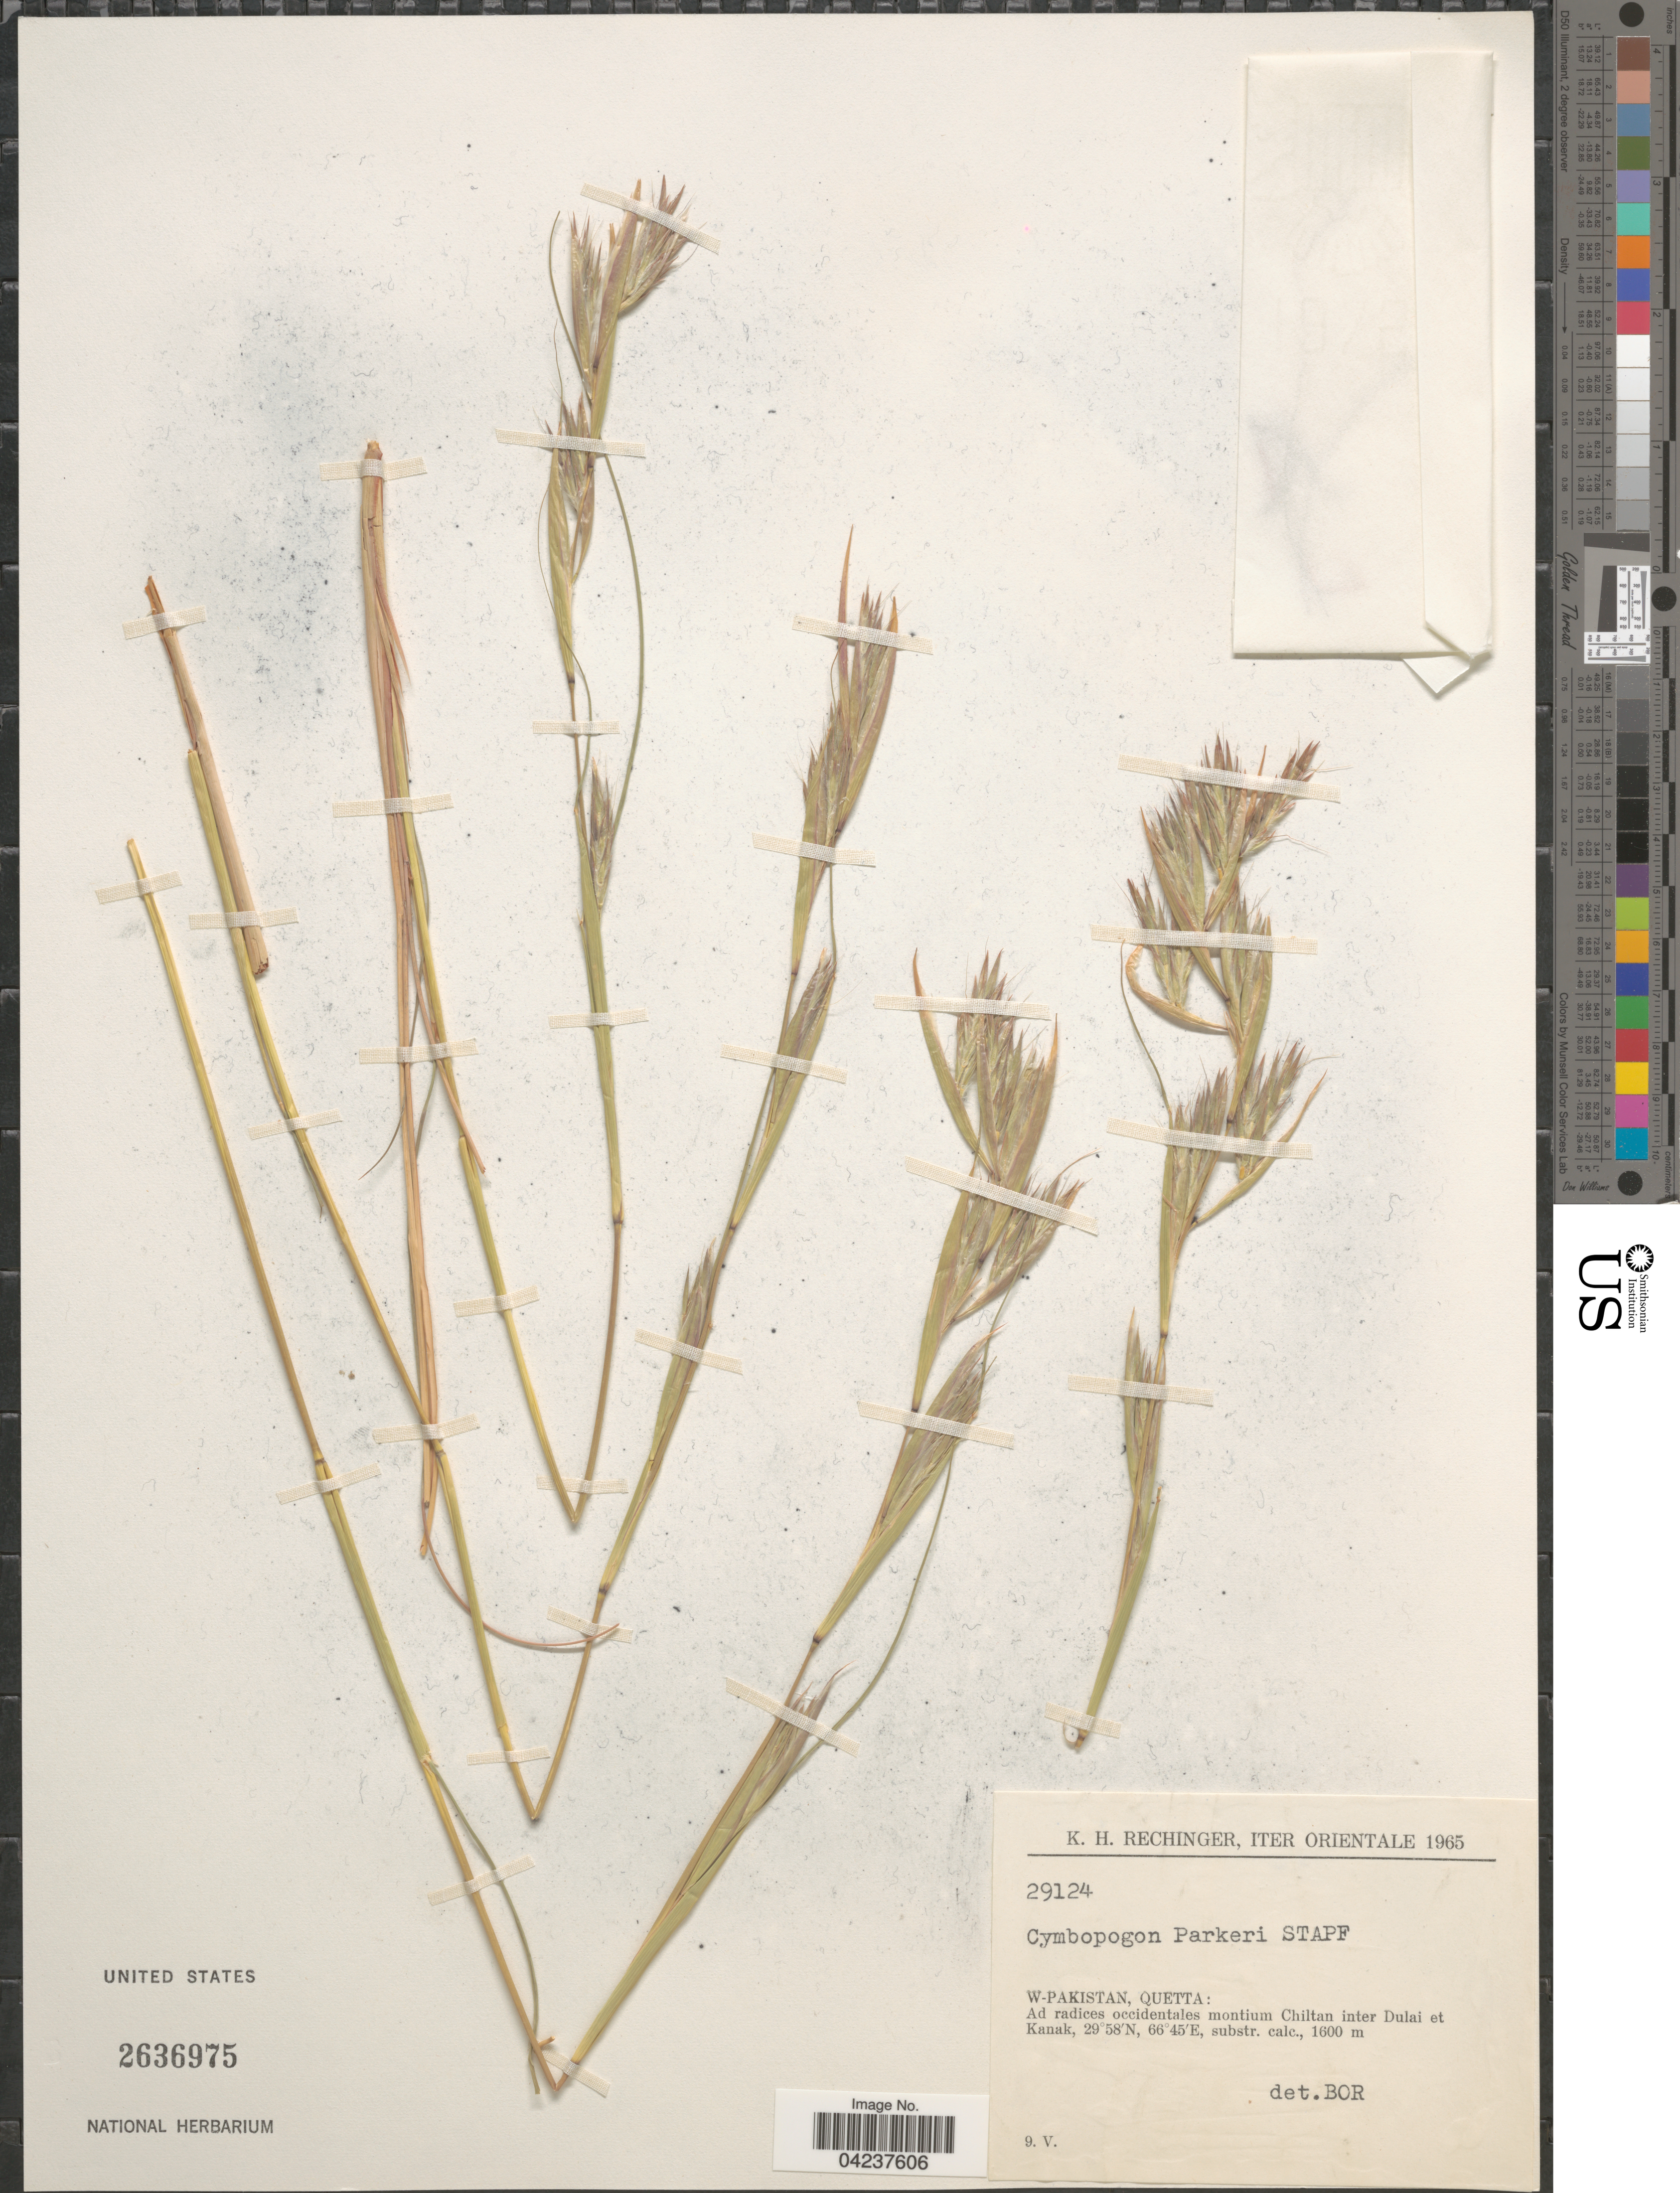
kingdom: Plantae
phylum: Tracheophyta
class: Liliopsida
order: Poales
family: Poaceae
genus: Chrysopogon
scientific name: Chrysopogon fallax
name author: S.T. Blake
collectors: K. H. Rechinger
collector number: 29124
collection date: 1965-05-09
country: Pakistan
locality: Iter Orientale 1965. W-Pakistan, Quetta: Ad radices occidentales montium Chiltan inter Dulai et Kanak, substr. calc.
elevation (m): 1600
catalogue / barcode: US 2636975